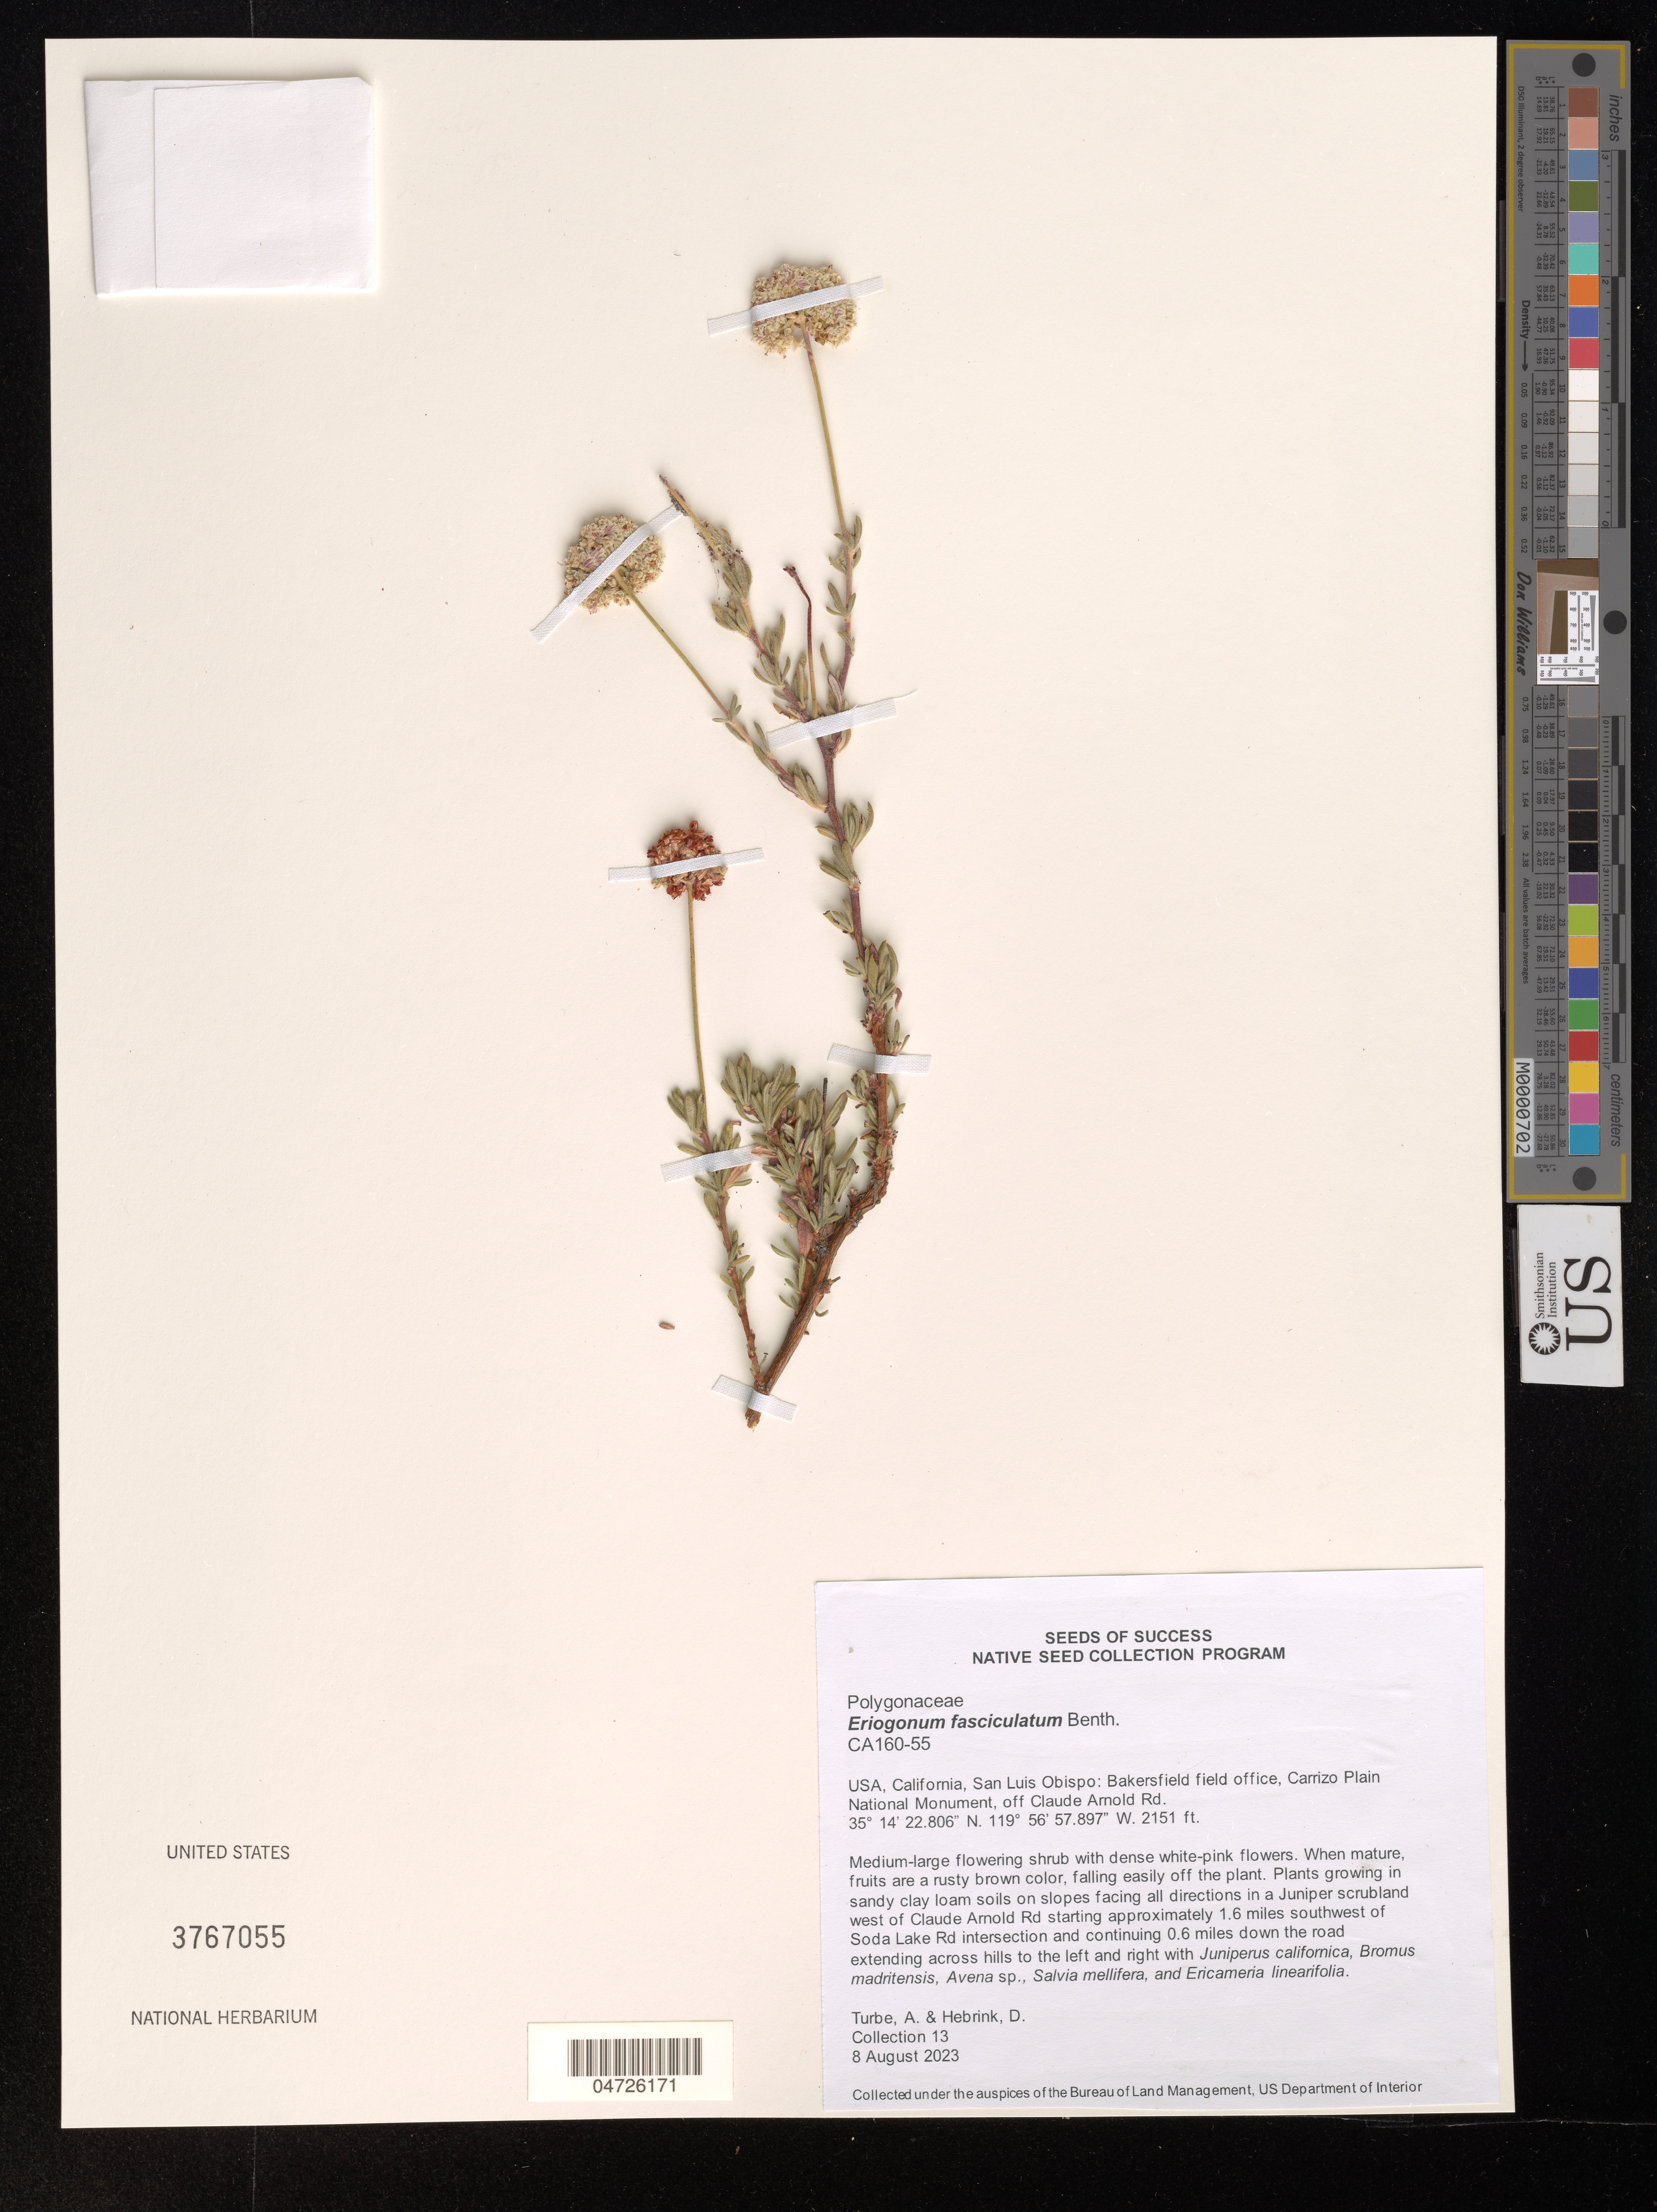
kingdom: Plantae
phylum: Tracheophyta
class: Magnoliopsida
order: Caryophyllales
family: Polygonaceae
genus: Eriogonum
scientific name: Eriogonum fasciculatum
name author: Benth.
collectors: A. Turbe & D. Hebrink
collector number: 13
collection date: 2023-08-08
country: United States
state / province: California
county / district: San Louis Obispo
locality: San Luis Obispo: Bakersfield field office, Carrizo Plain National Monument, off Claude Arnold Rd.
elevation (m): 656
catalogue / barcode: US 3767055